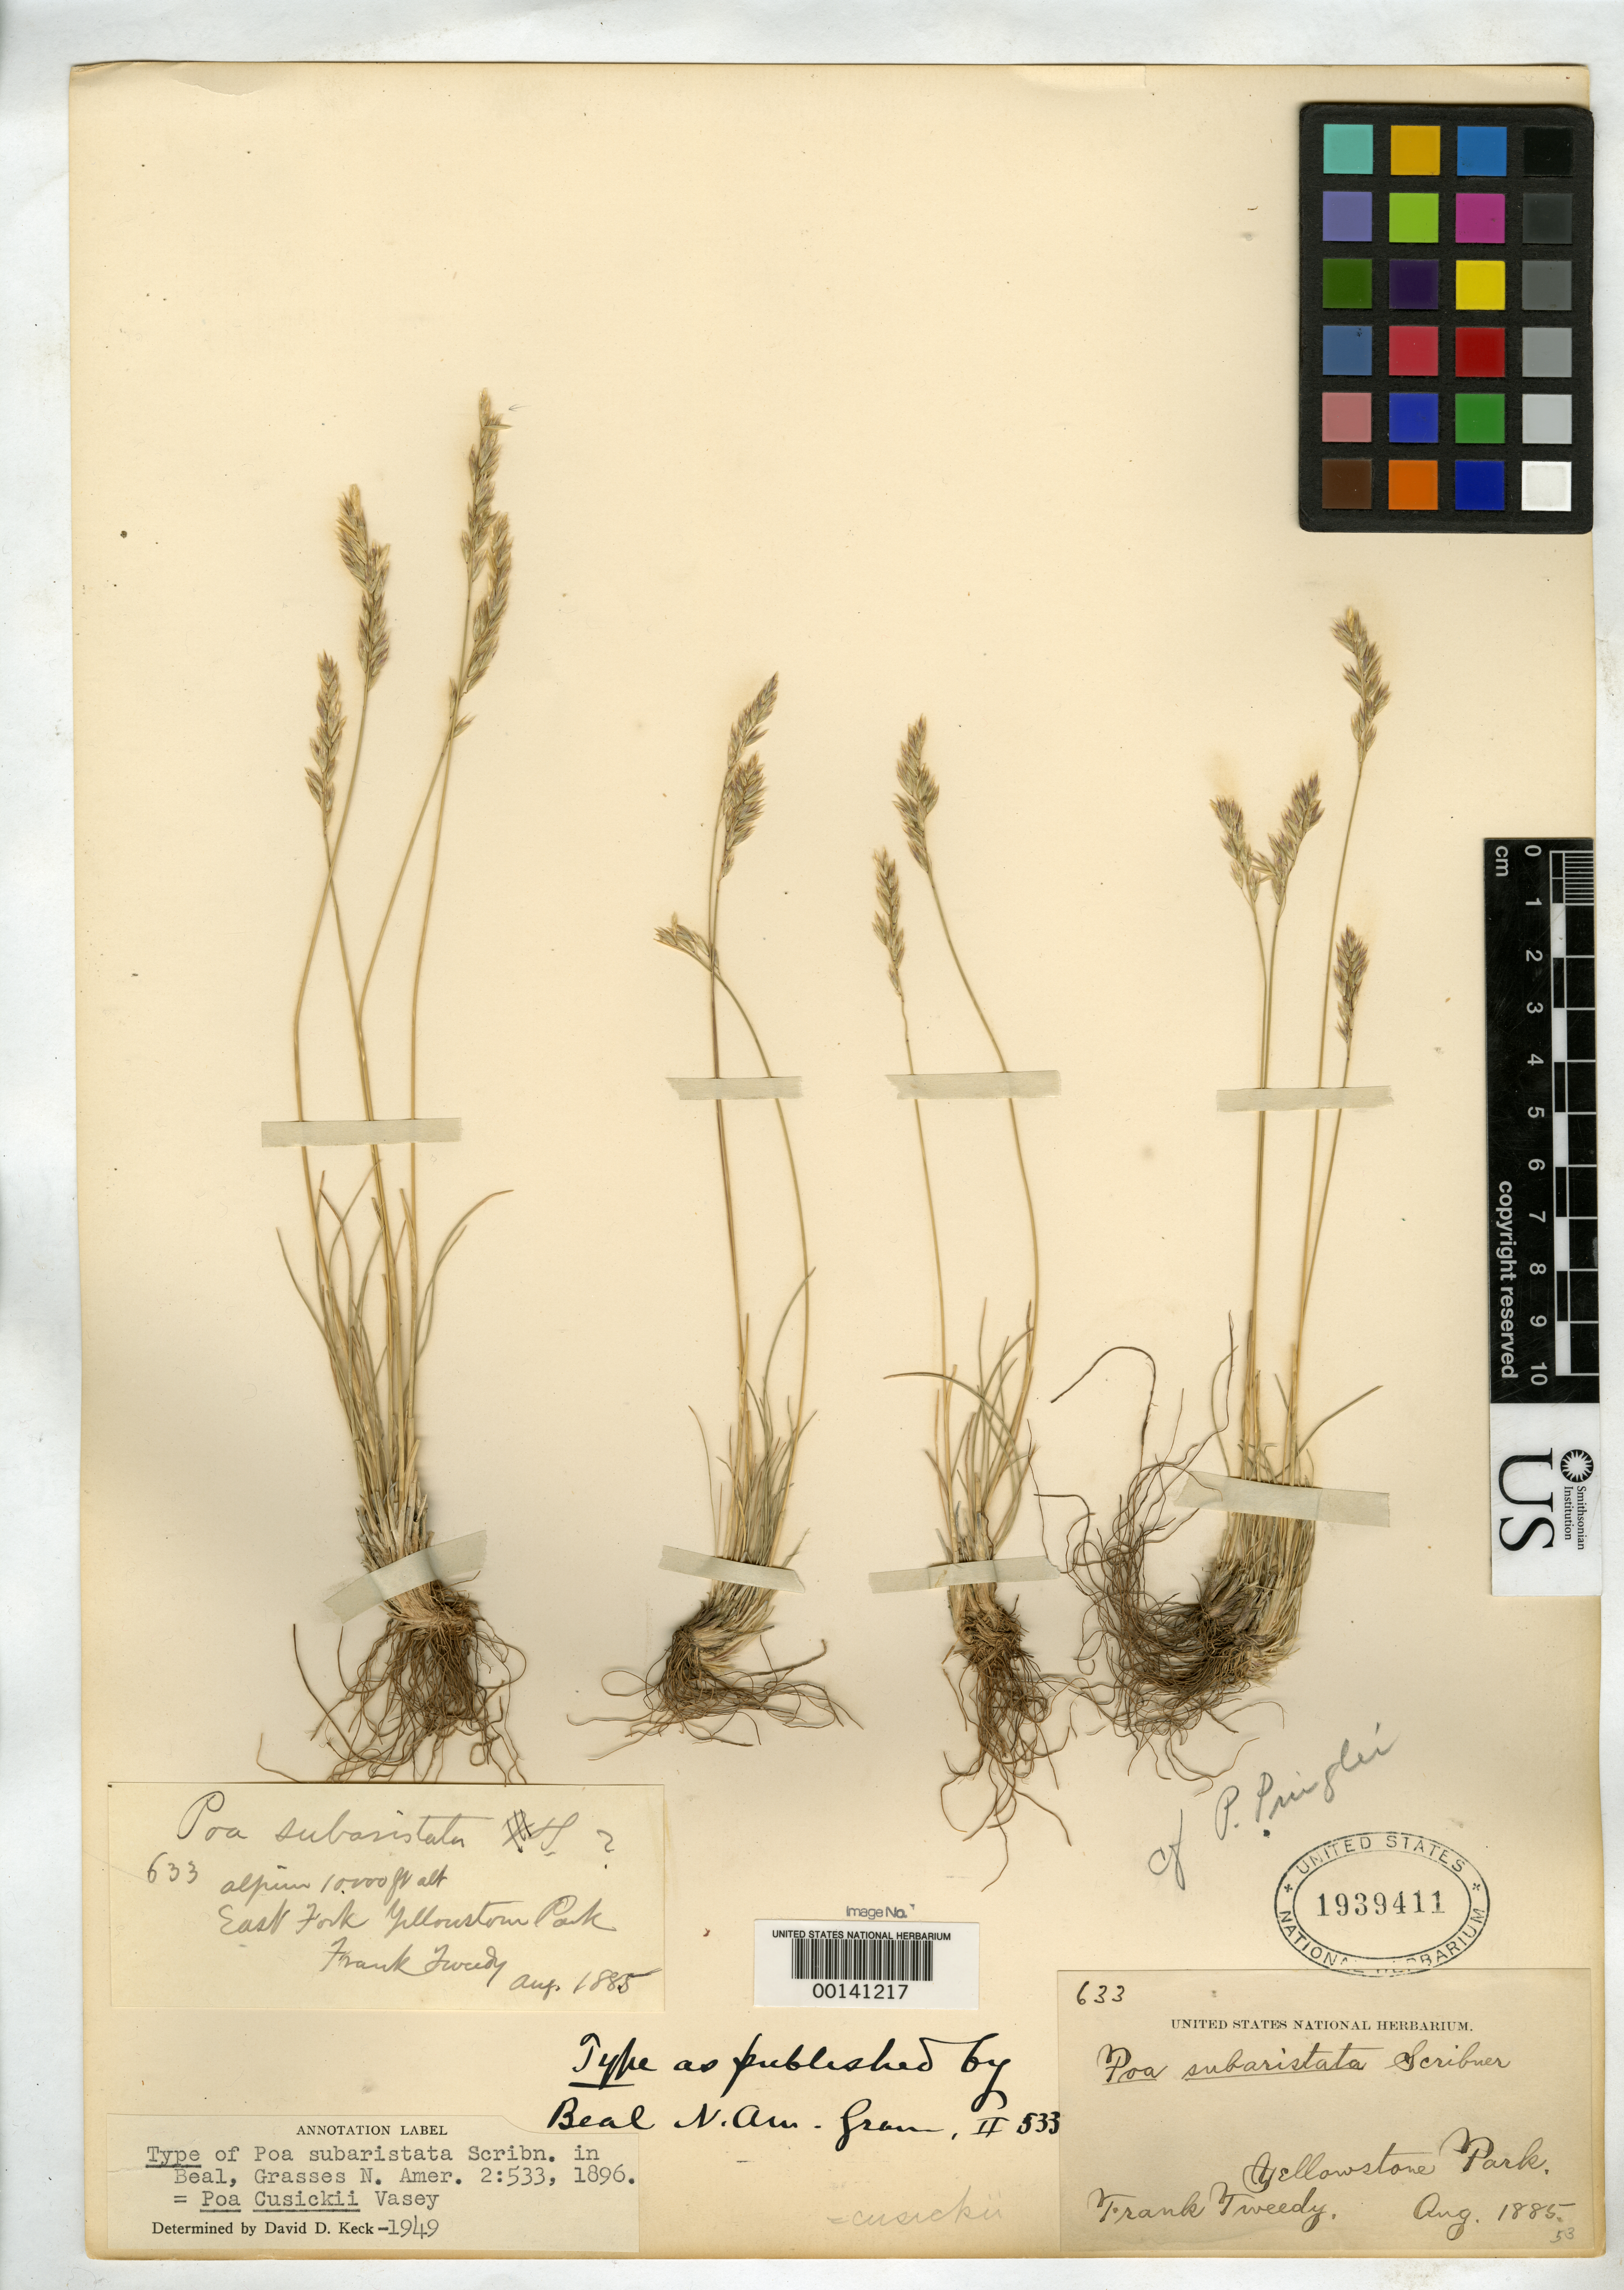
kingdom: Plantae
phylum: Tracheophyta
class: Liliopsida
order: Poales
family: Poaceae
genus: Poa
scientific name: Poa subaristata Scribn. ex Beal, nom. illeg.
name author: Scribn. ex W.J. Beal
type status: Holotype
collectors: F. Tweedy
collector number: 633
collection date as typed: Aug 1885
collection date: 1885-08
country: United States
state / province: Idaho / Montana / Wyoming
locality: Yellostone National Park.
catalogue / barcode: US 1939411